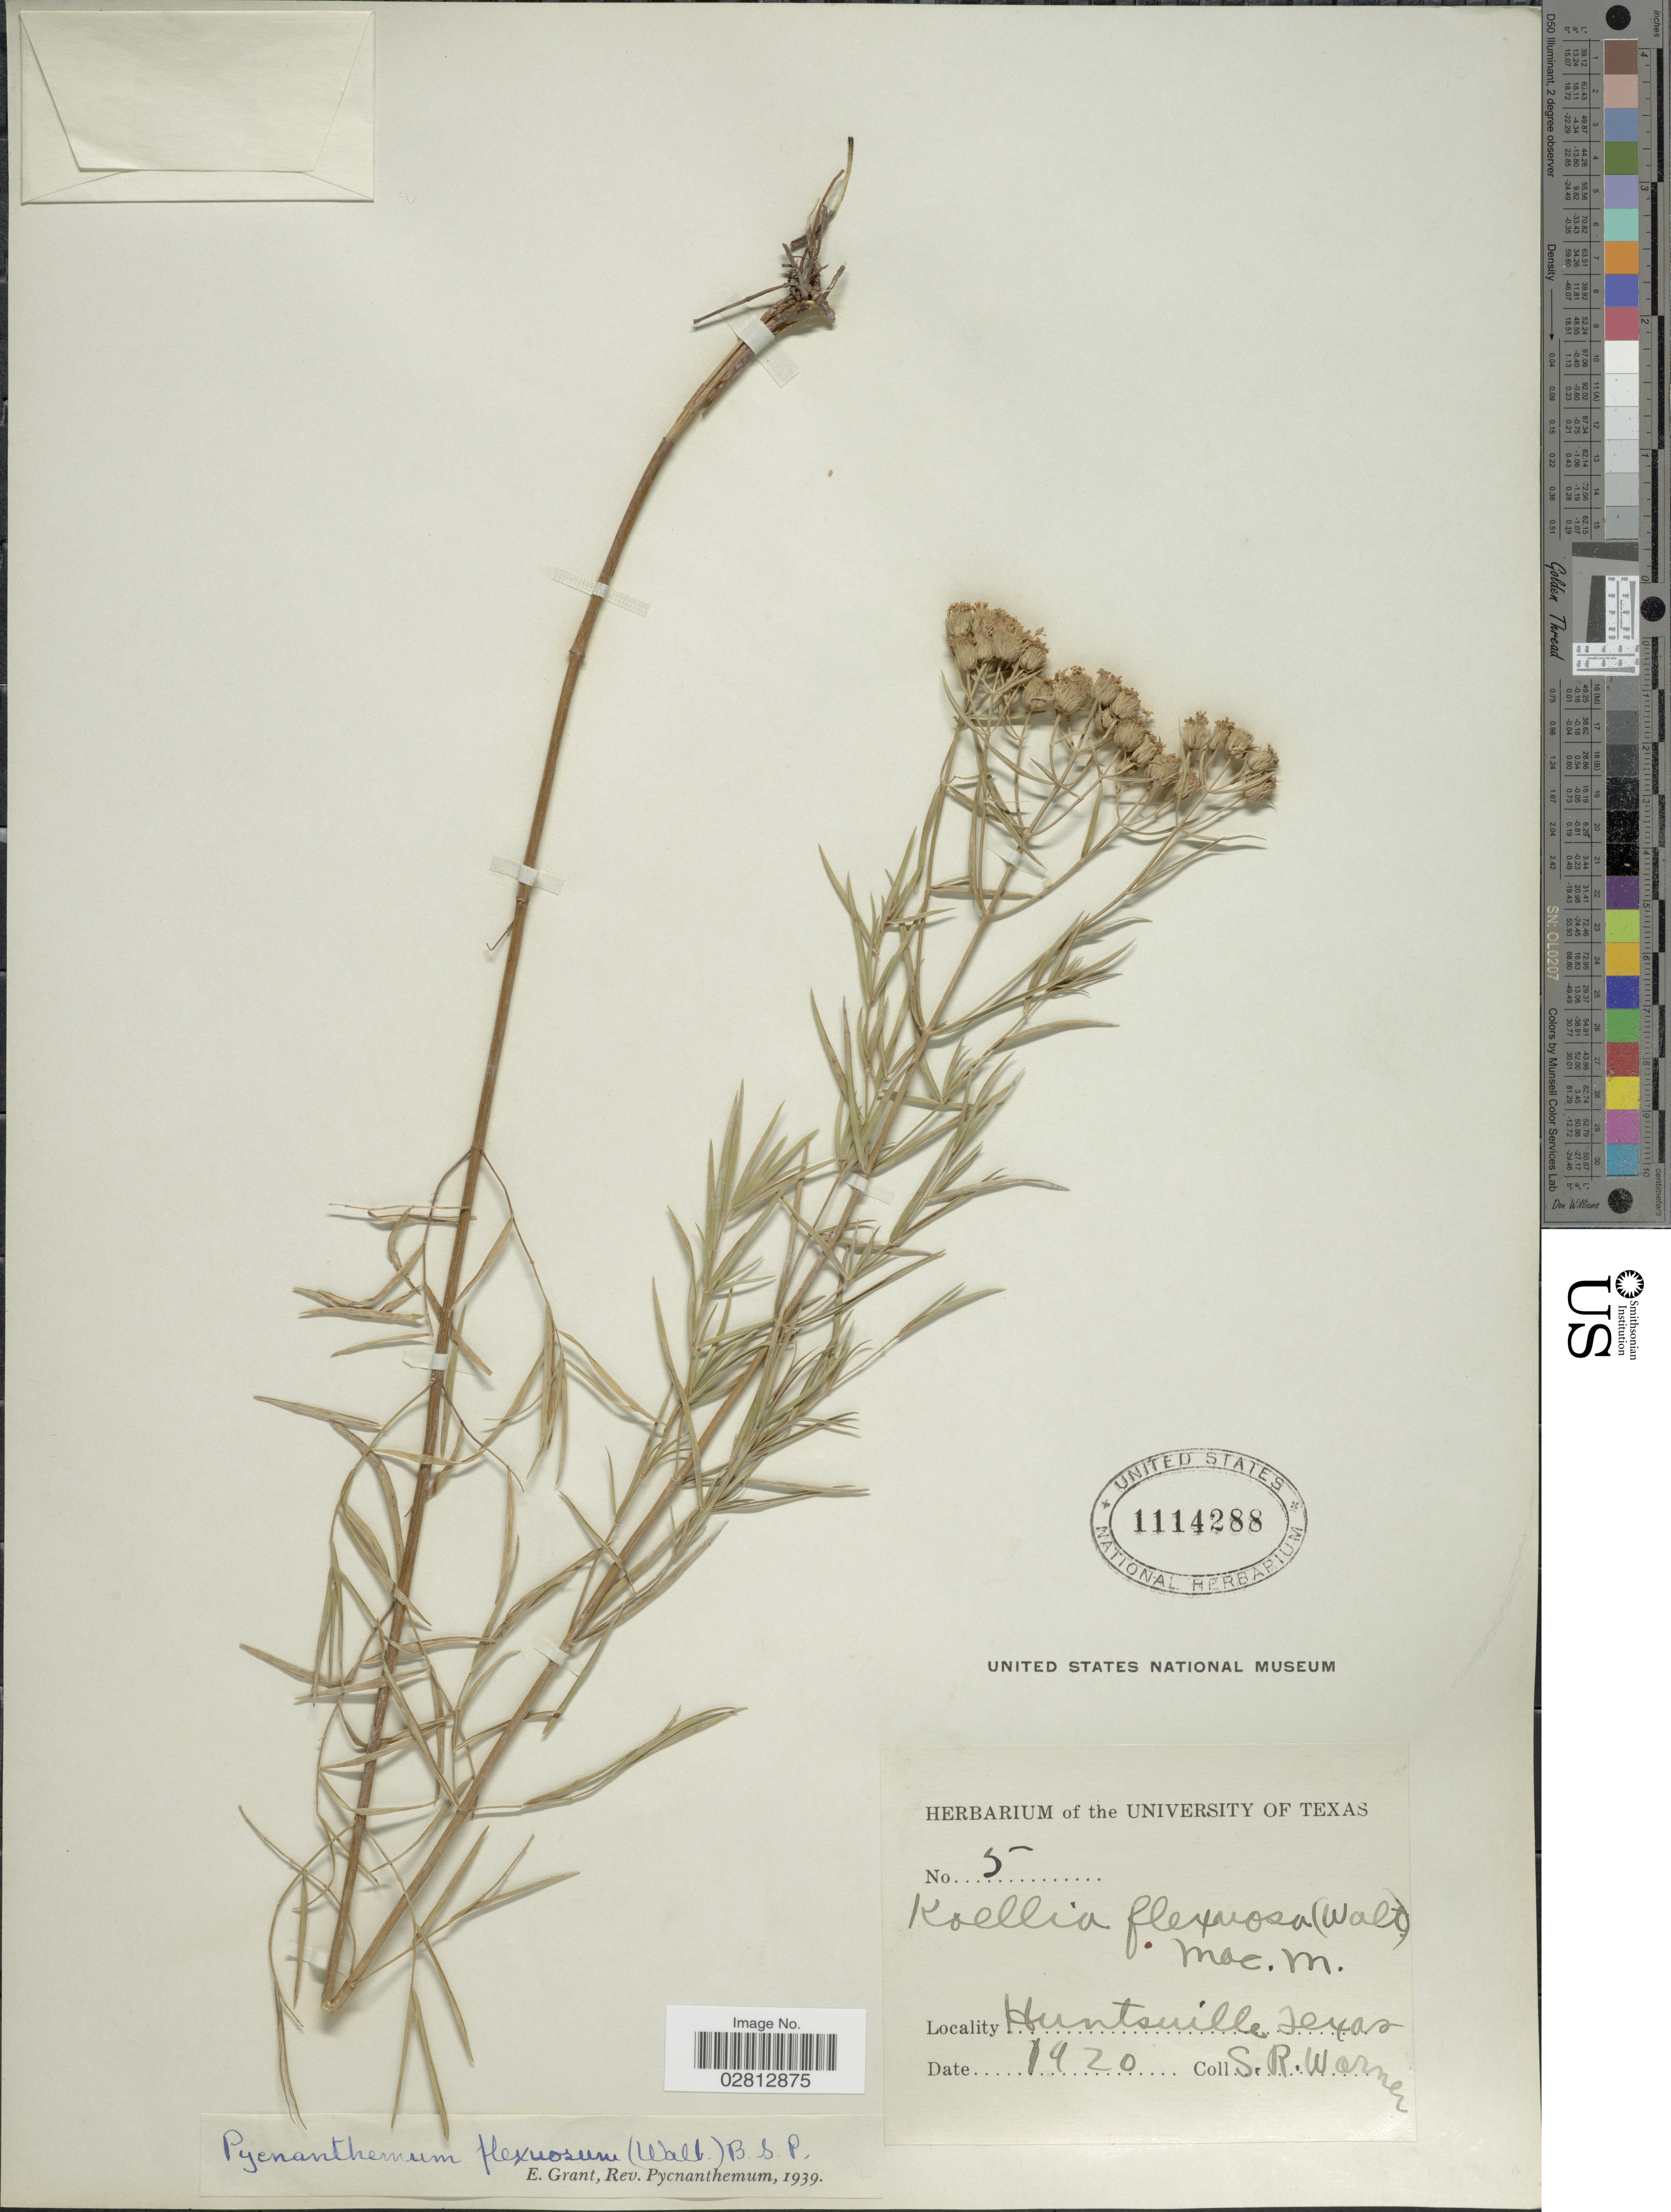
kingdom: Plantae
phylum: Tracheophyta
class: Magnoliopsida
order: Lamiales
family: Lamiaceae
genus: Pycnanthemum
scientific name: Pycnanthemum tenuifolium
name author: Schrad.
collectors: S. Warner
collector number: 5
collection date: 1920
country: United States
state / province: Texas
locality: Huntsville.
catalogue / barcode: US 1114288